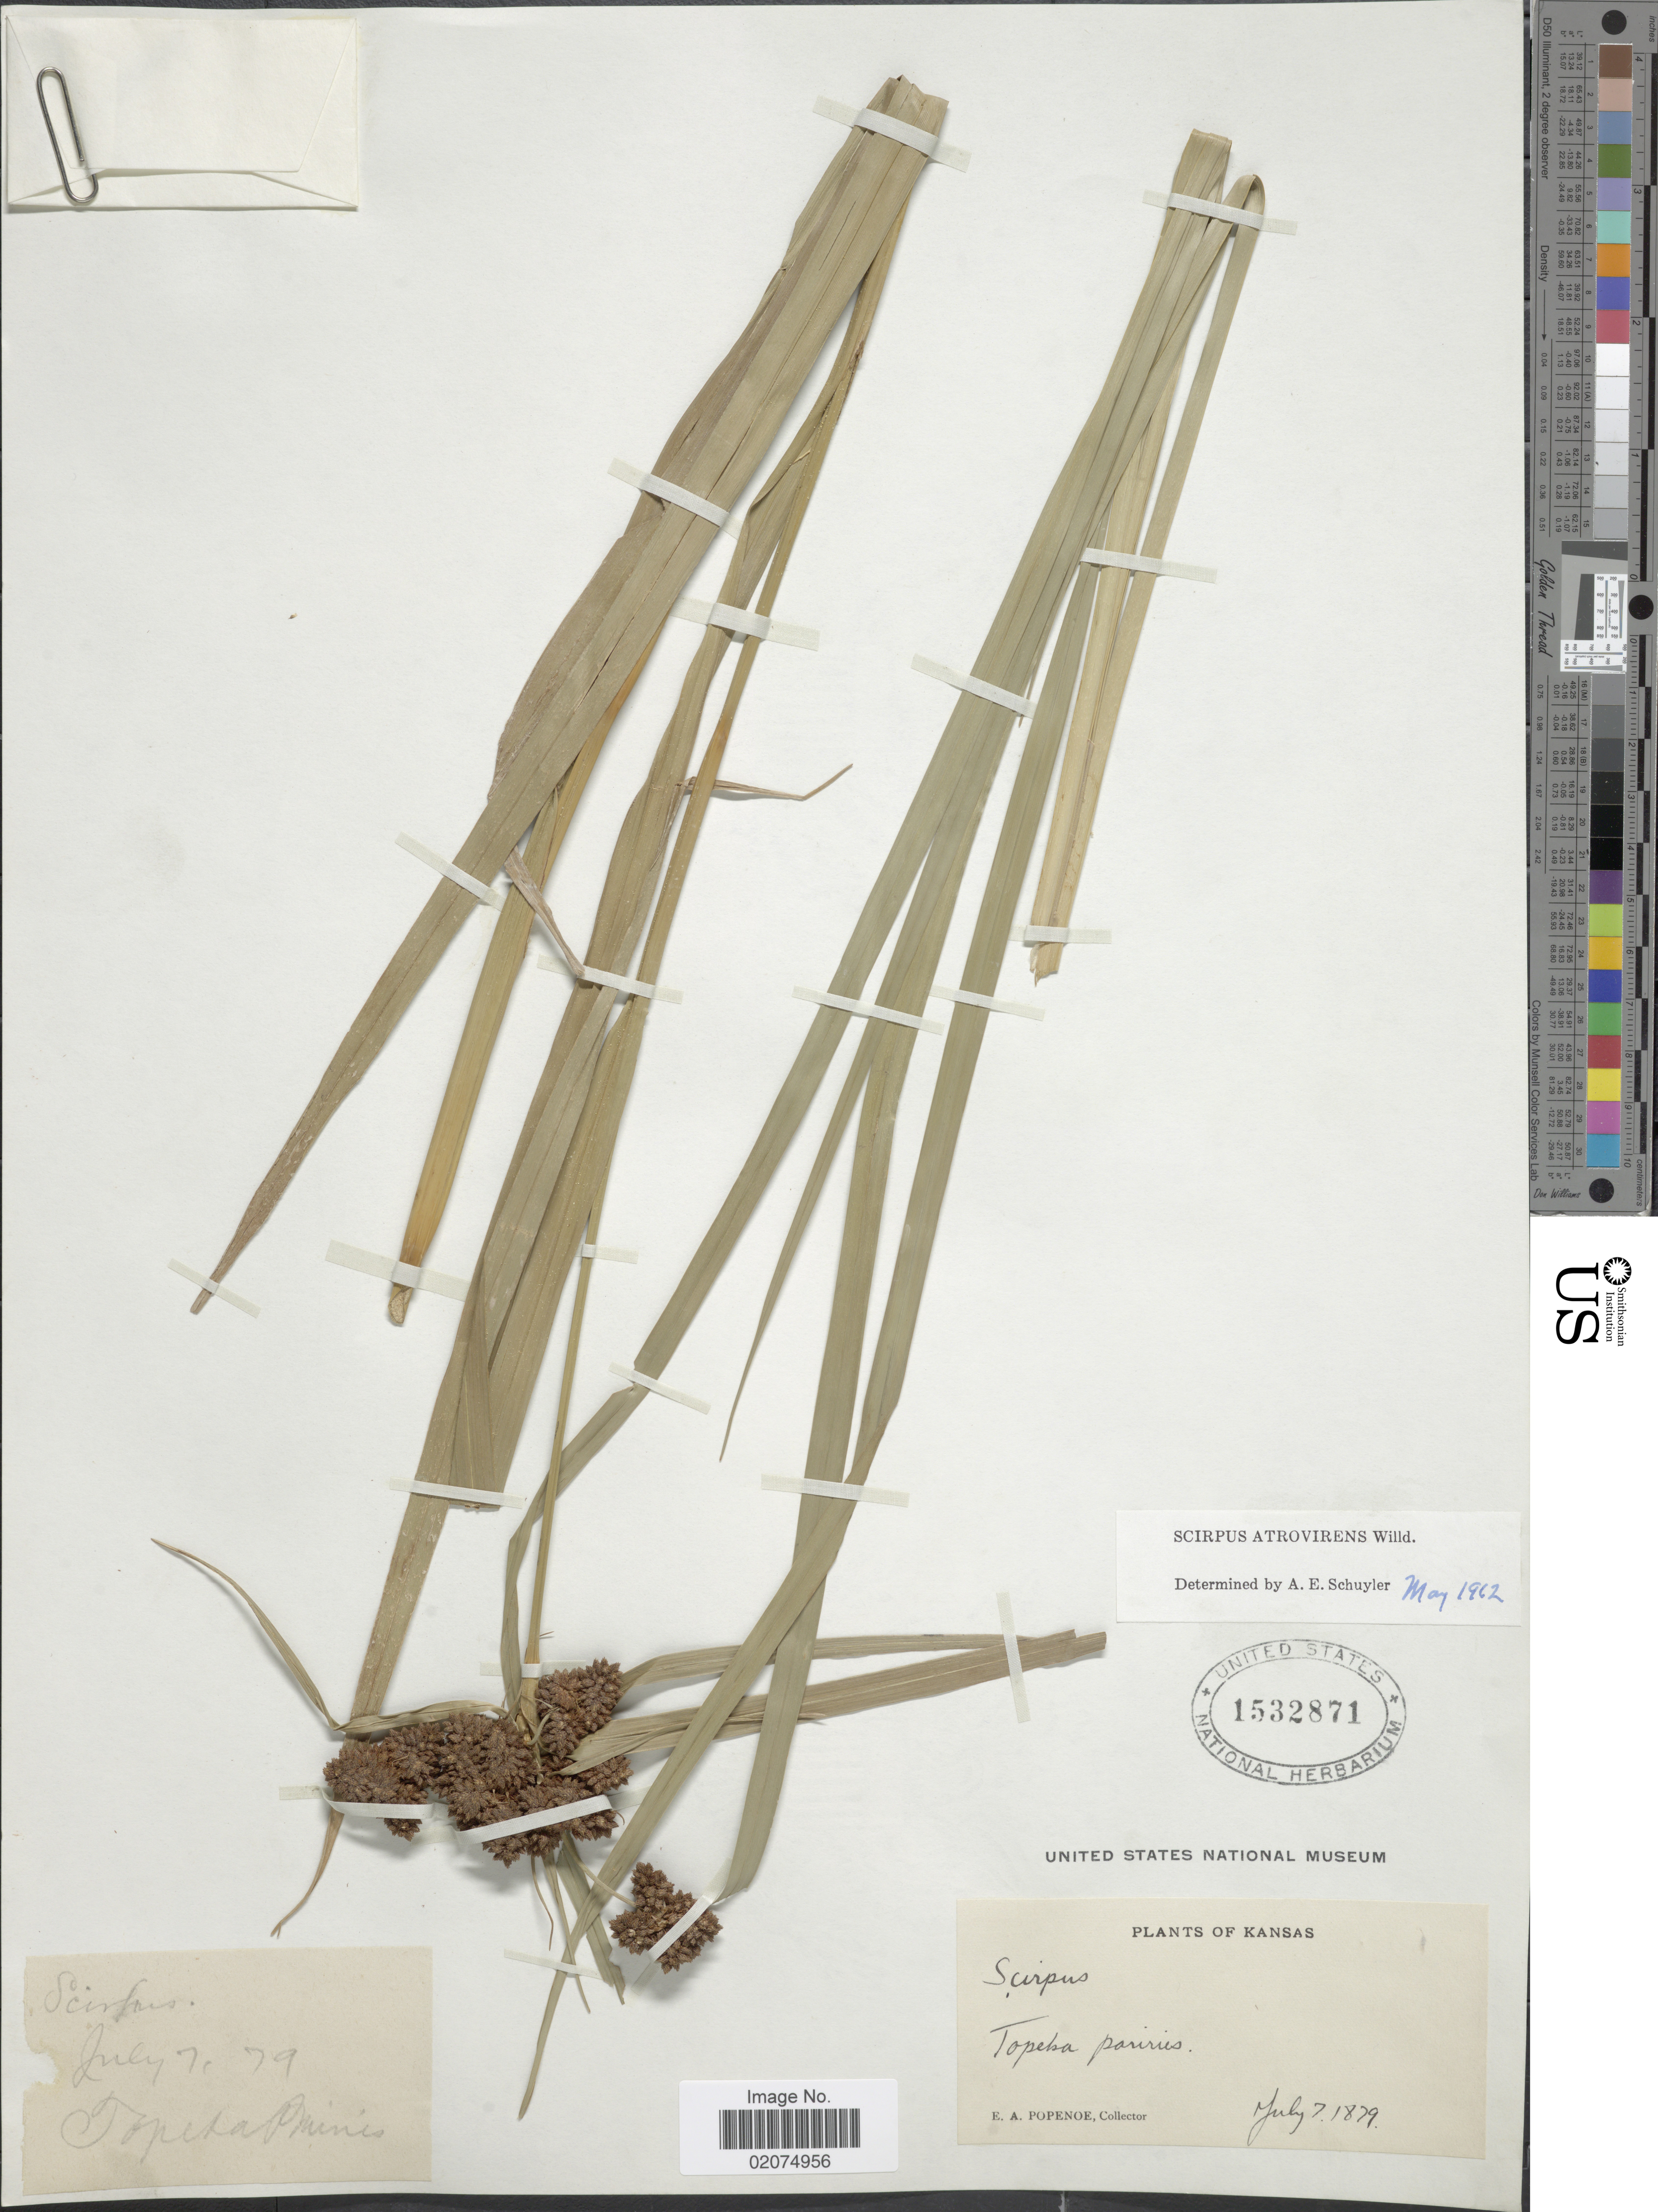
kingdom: Plantae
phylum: Tracheophyta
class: Liliopsida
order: Poales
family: Cyperaceae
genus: Scirpus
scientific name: Scirpus atrovirens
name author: Willd.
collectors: E. A. Popenoe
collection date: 1879-07-07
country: United States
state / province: Kansas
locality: Topeka Prairies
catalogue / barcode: US 1532871